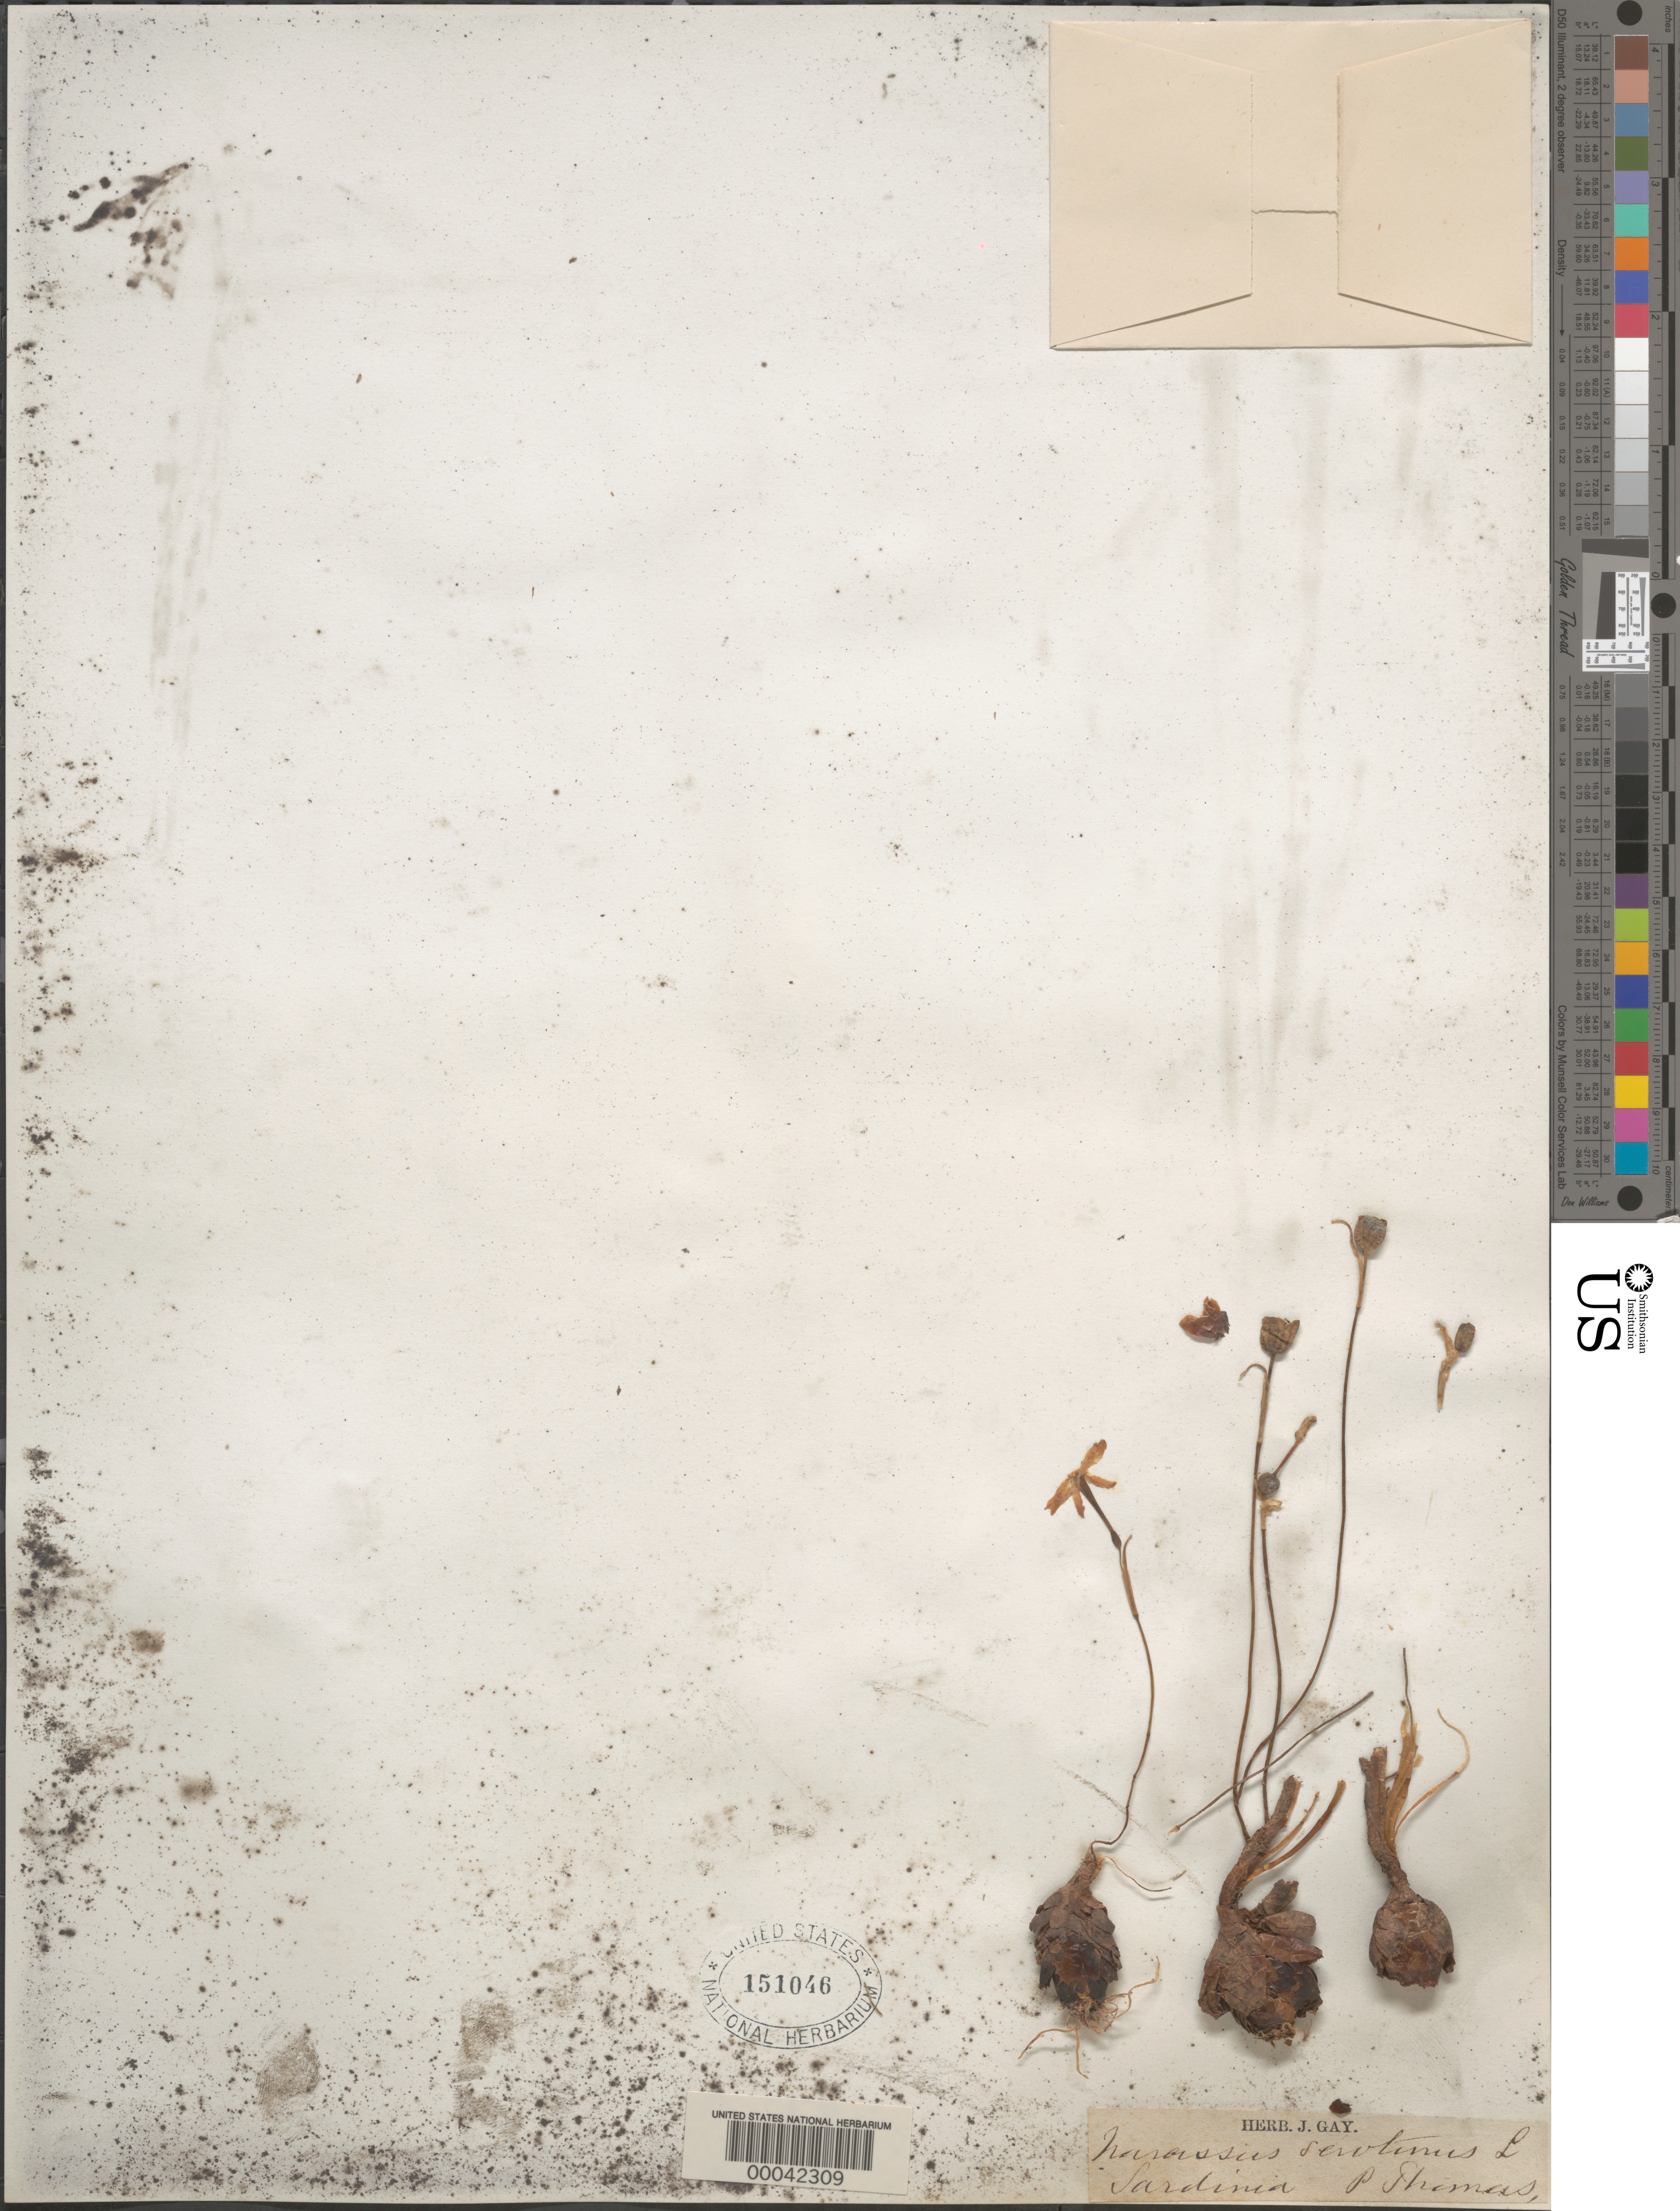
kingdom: Plantae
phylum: Tracheophyta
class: Liliopsida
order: Asparagales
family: Amaryllidaceae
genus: Narcissus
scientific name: Narcissus serotinus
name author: L.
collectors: P. Thomas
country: Italy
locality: Sardinia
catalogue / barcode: US 151046